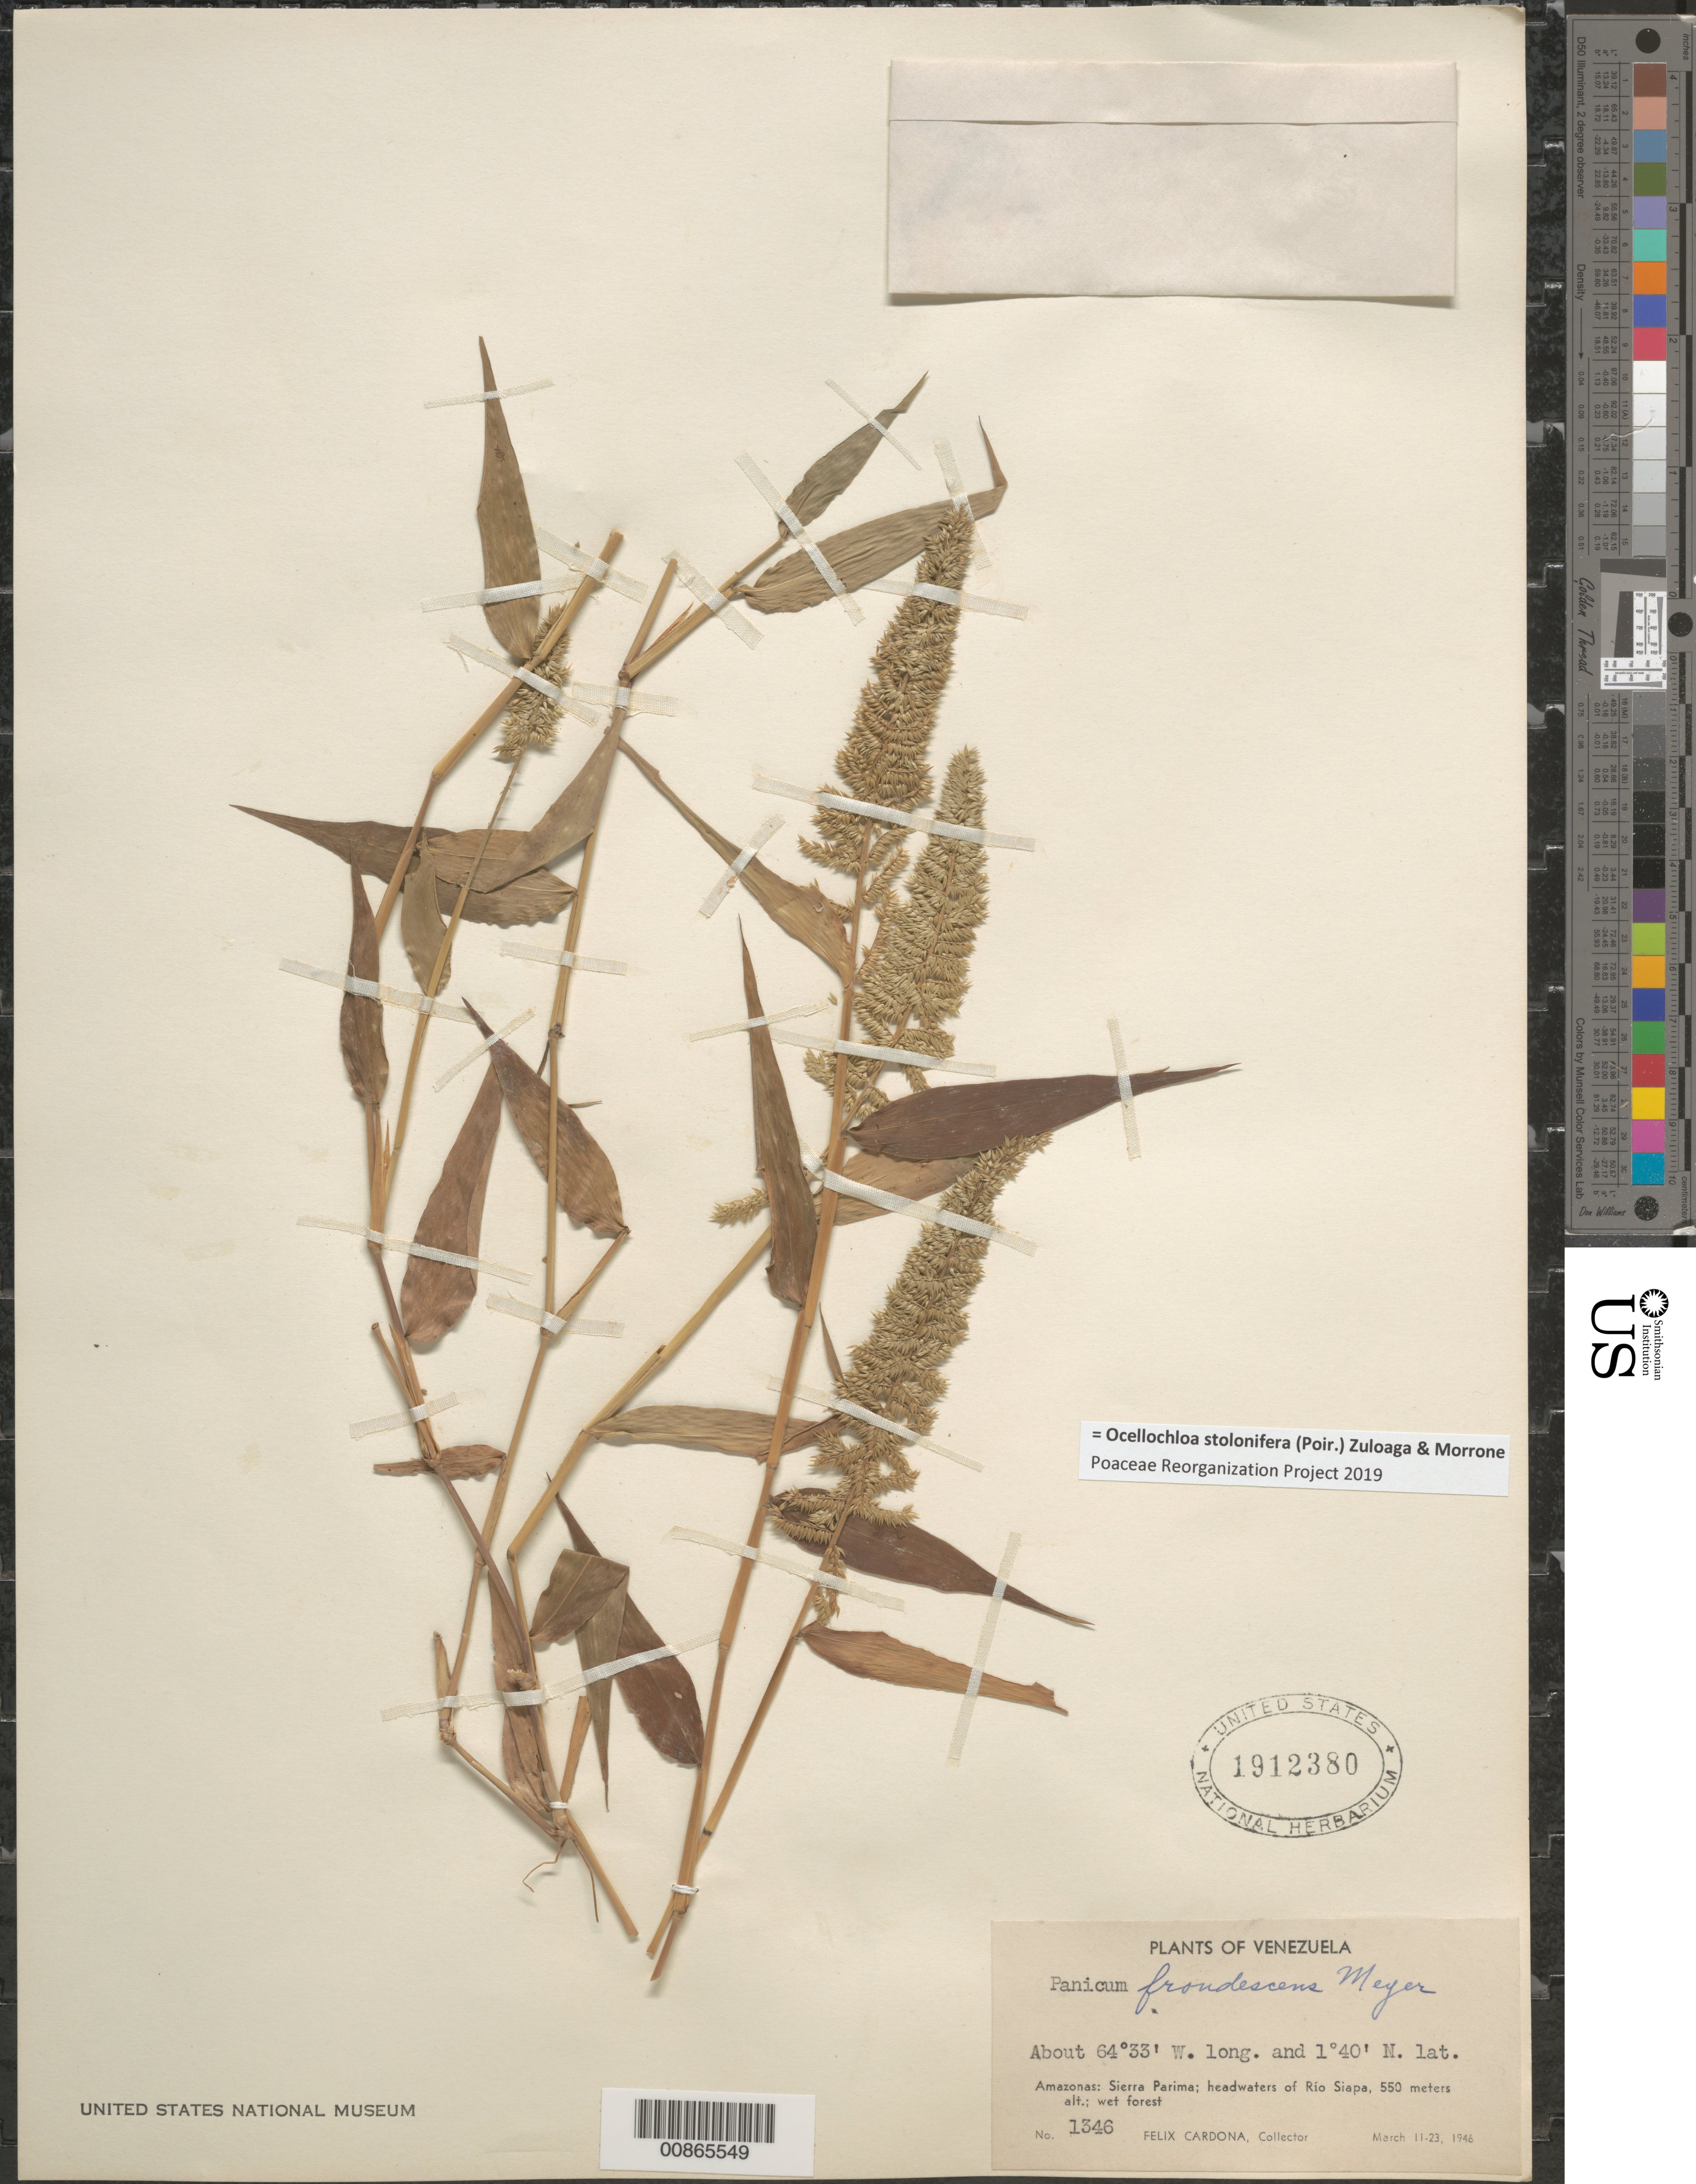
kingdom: Plantae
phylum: Tracheophyta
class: Liliopsida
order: Poales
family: Poaceae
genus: Panicum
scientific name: Panicum stoloniferum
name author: Poir.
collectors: F. Cardona Puig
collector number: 1346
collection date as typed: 11-Mar-46 to 23-Mar-46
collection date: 1946-03-11/1946-03-23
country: Venezuela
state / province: Amazonas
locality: Sierra Parima, headwaters of Río Siapa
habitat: Wet forest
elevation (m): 550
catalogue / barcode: US 1912380